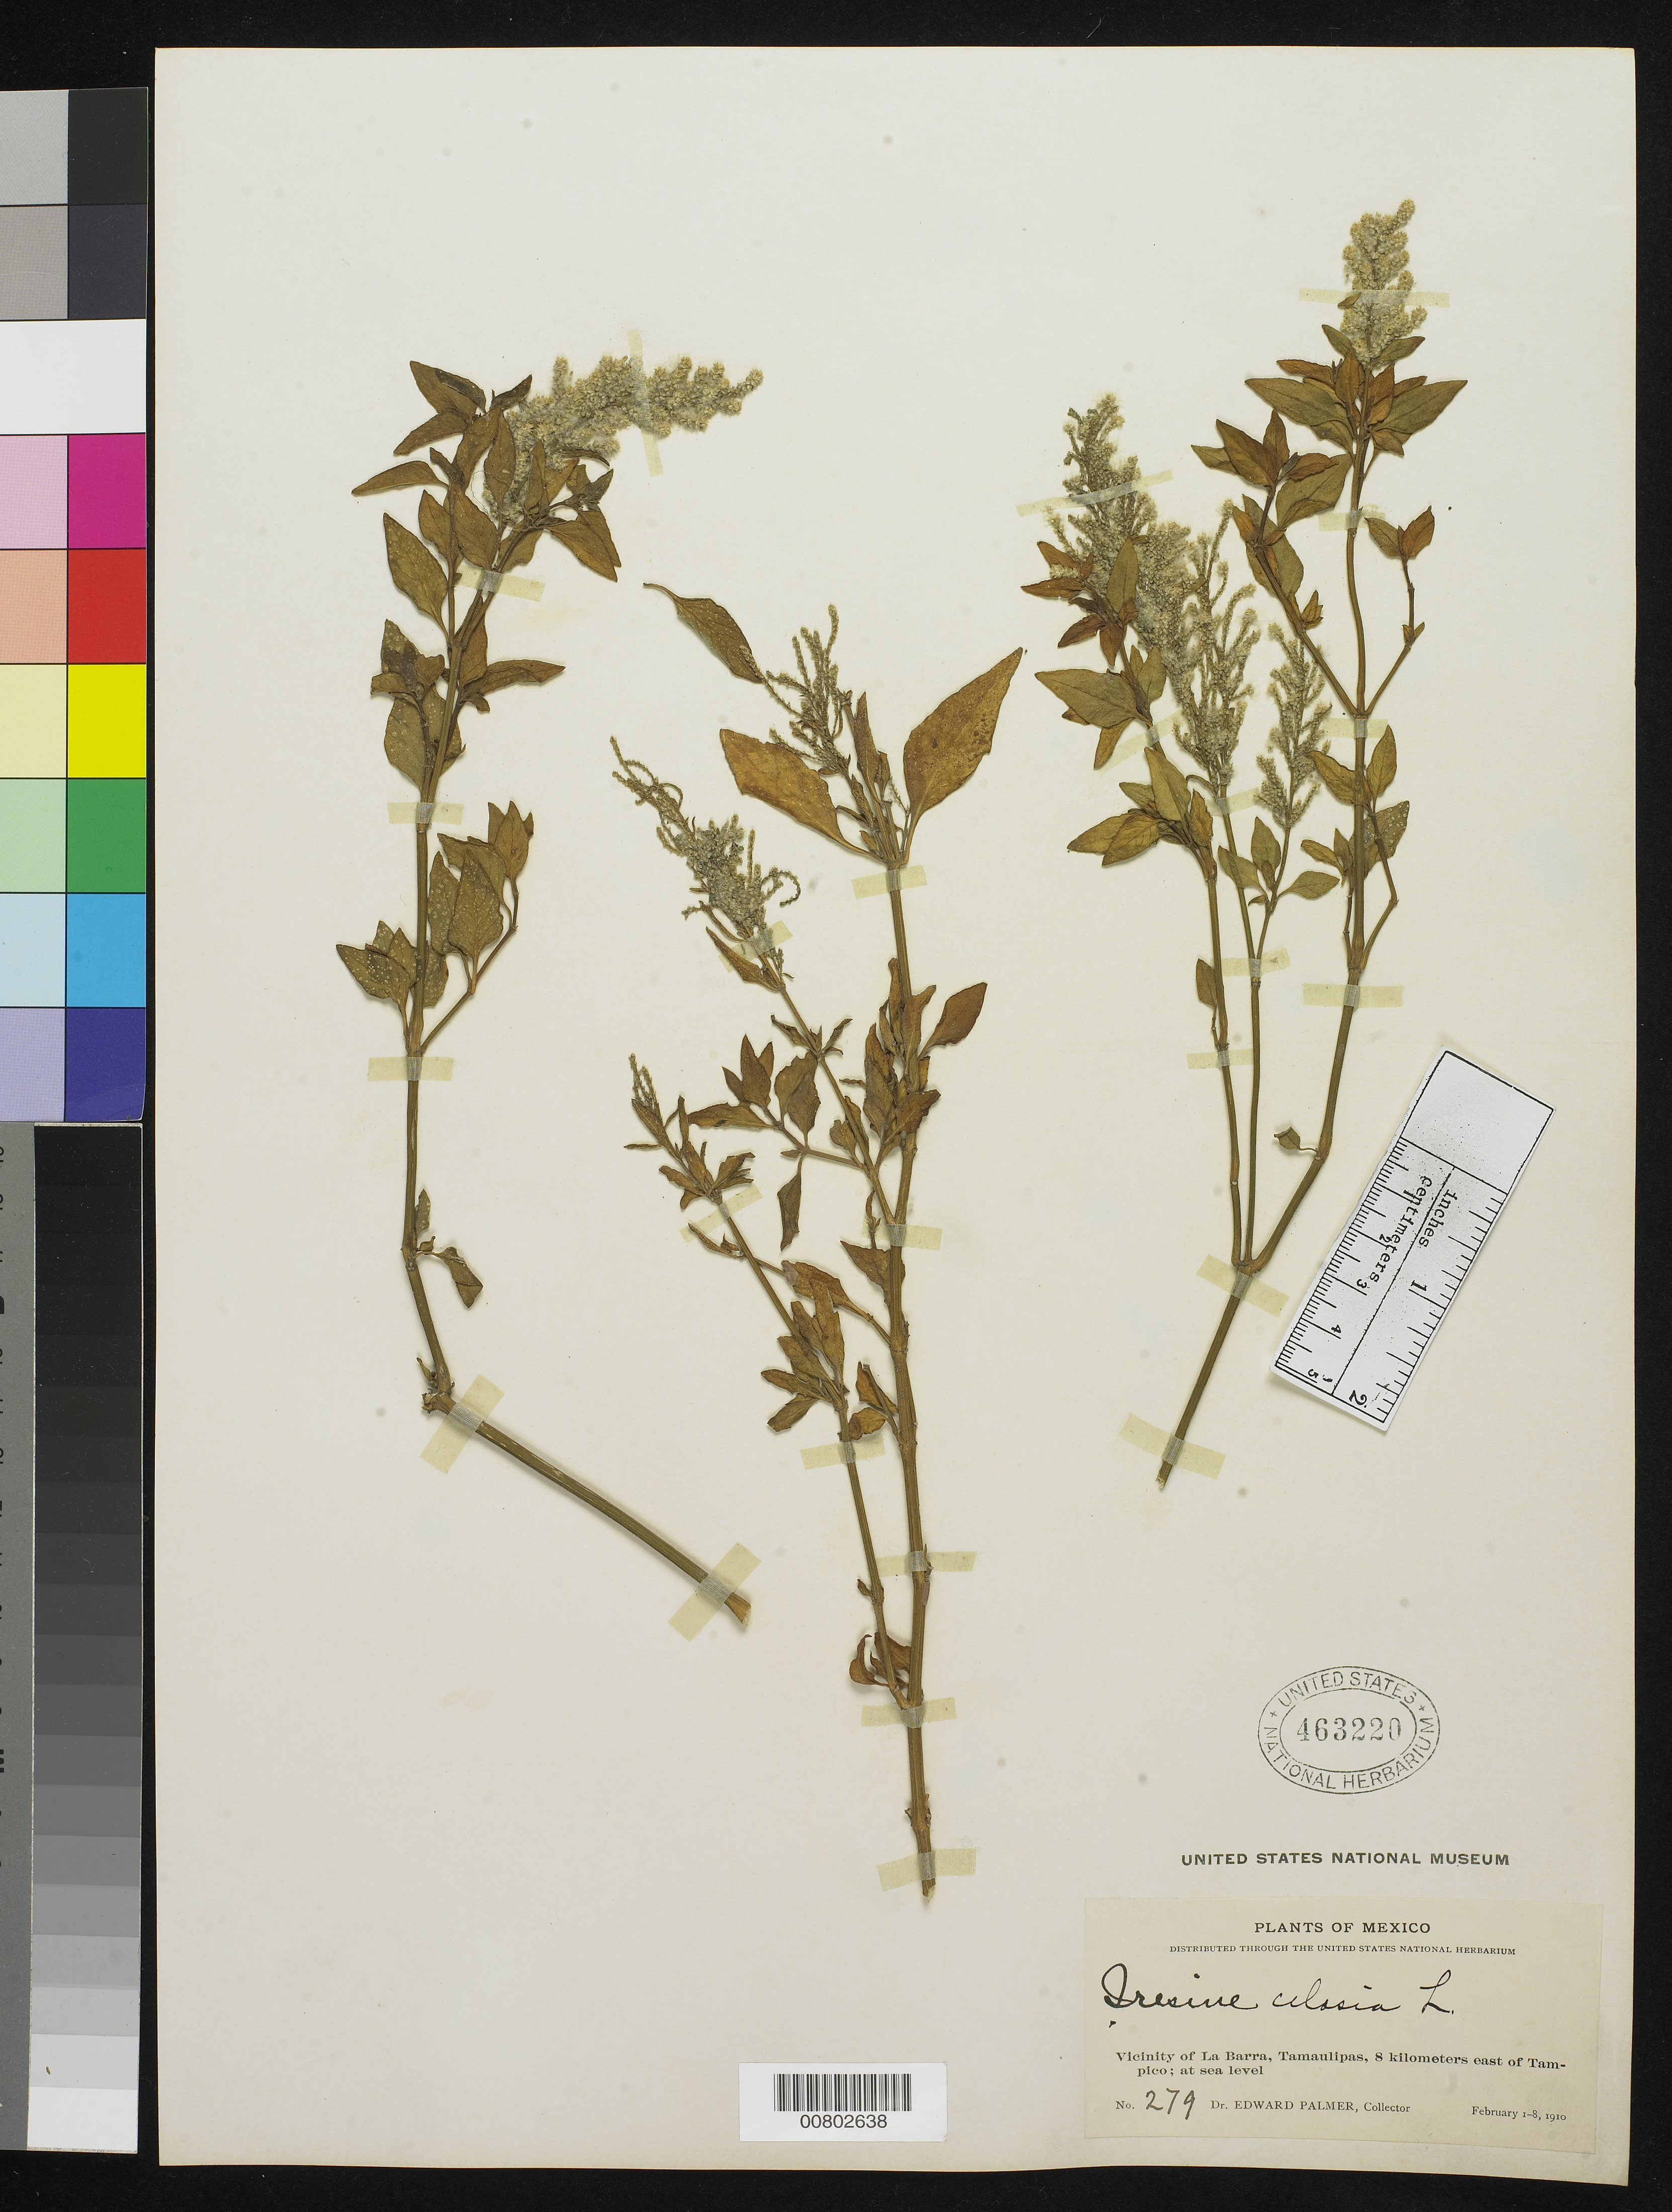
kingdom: Plantae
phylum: Tracheophyta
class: Magnoliopsida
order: Caryophyllales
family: Amaranthaceae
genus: Iresine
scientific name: Iresine celosia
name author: L.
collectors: E. Palmer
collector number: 279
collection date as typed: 01 Feb 1910 to 08 Feb 1910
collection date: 1910-02-01/1910-02-08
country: Mexico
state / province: Tamaulipas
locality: Vicinity of La Barra, Tamaulipas, 8 kilometers east of Tampico.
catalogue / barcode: US 463220